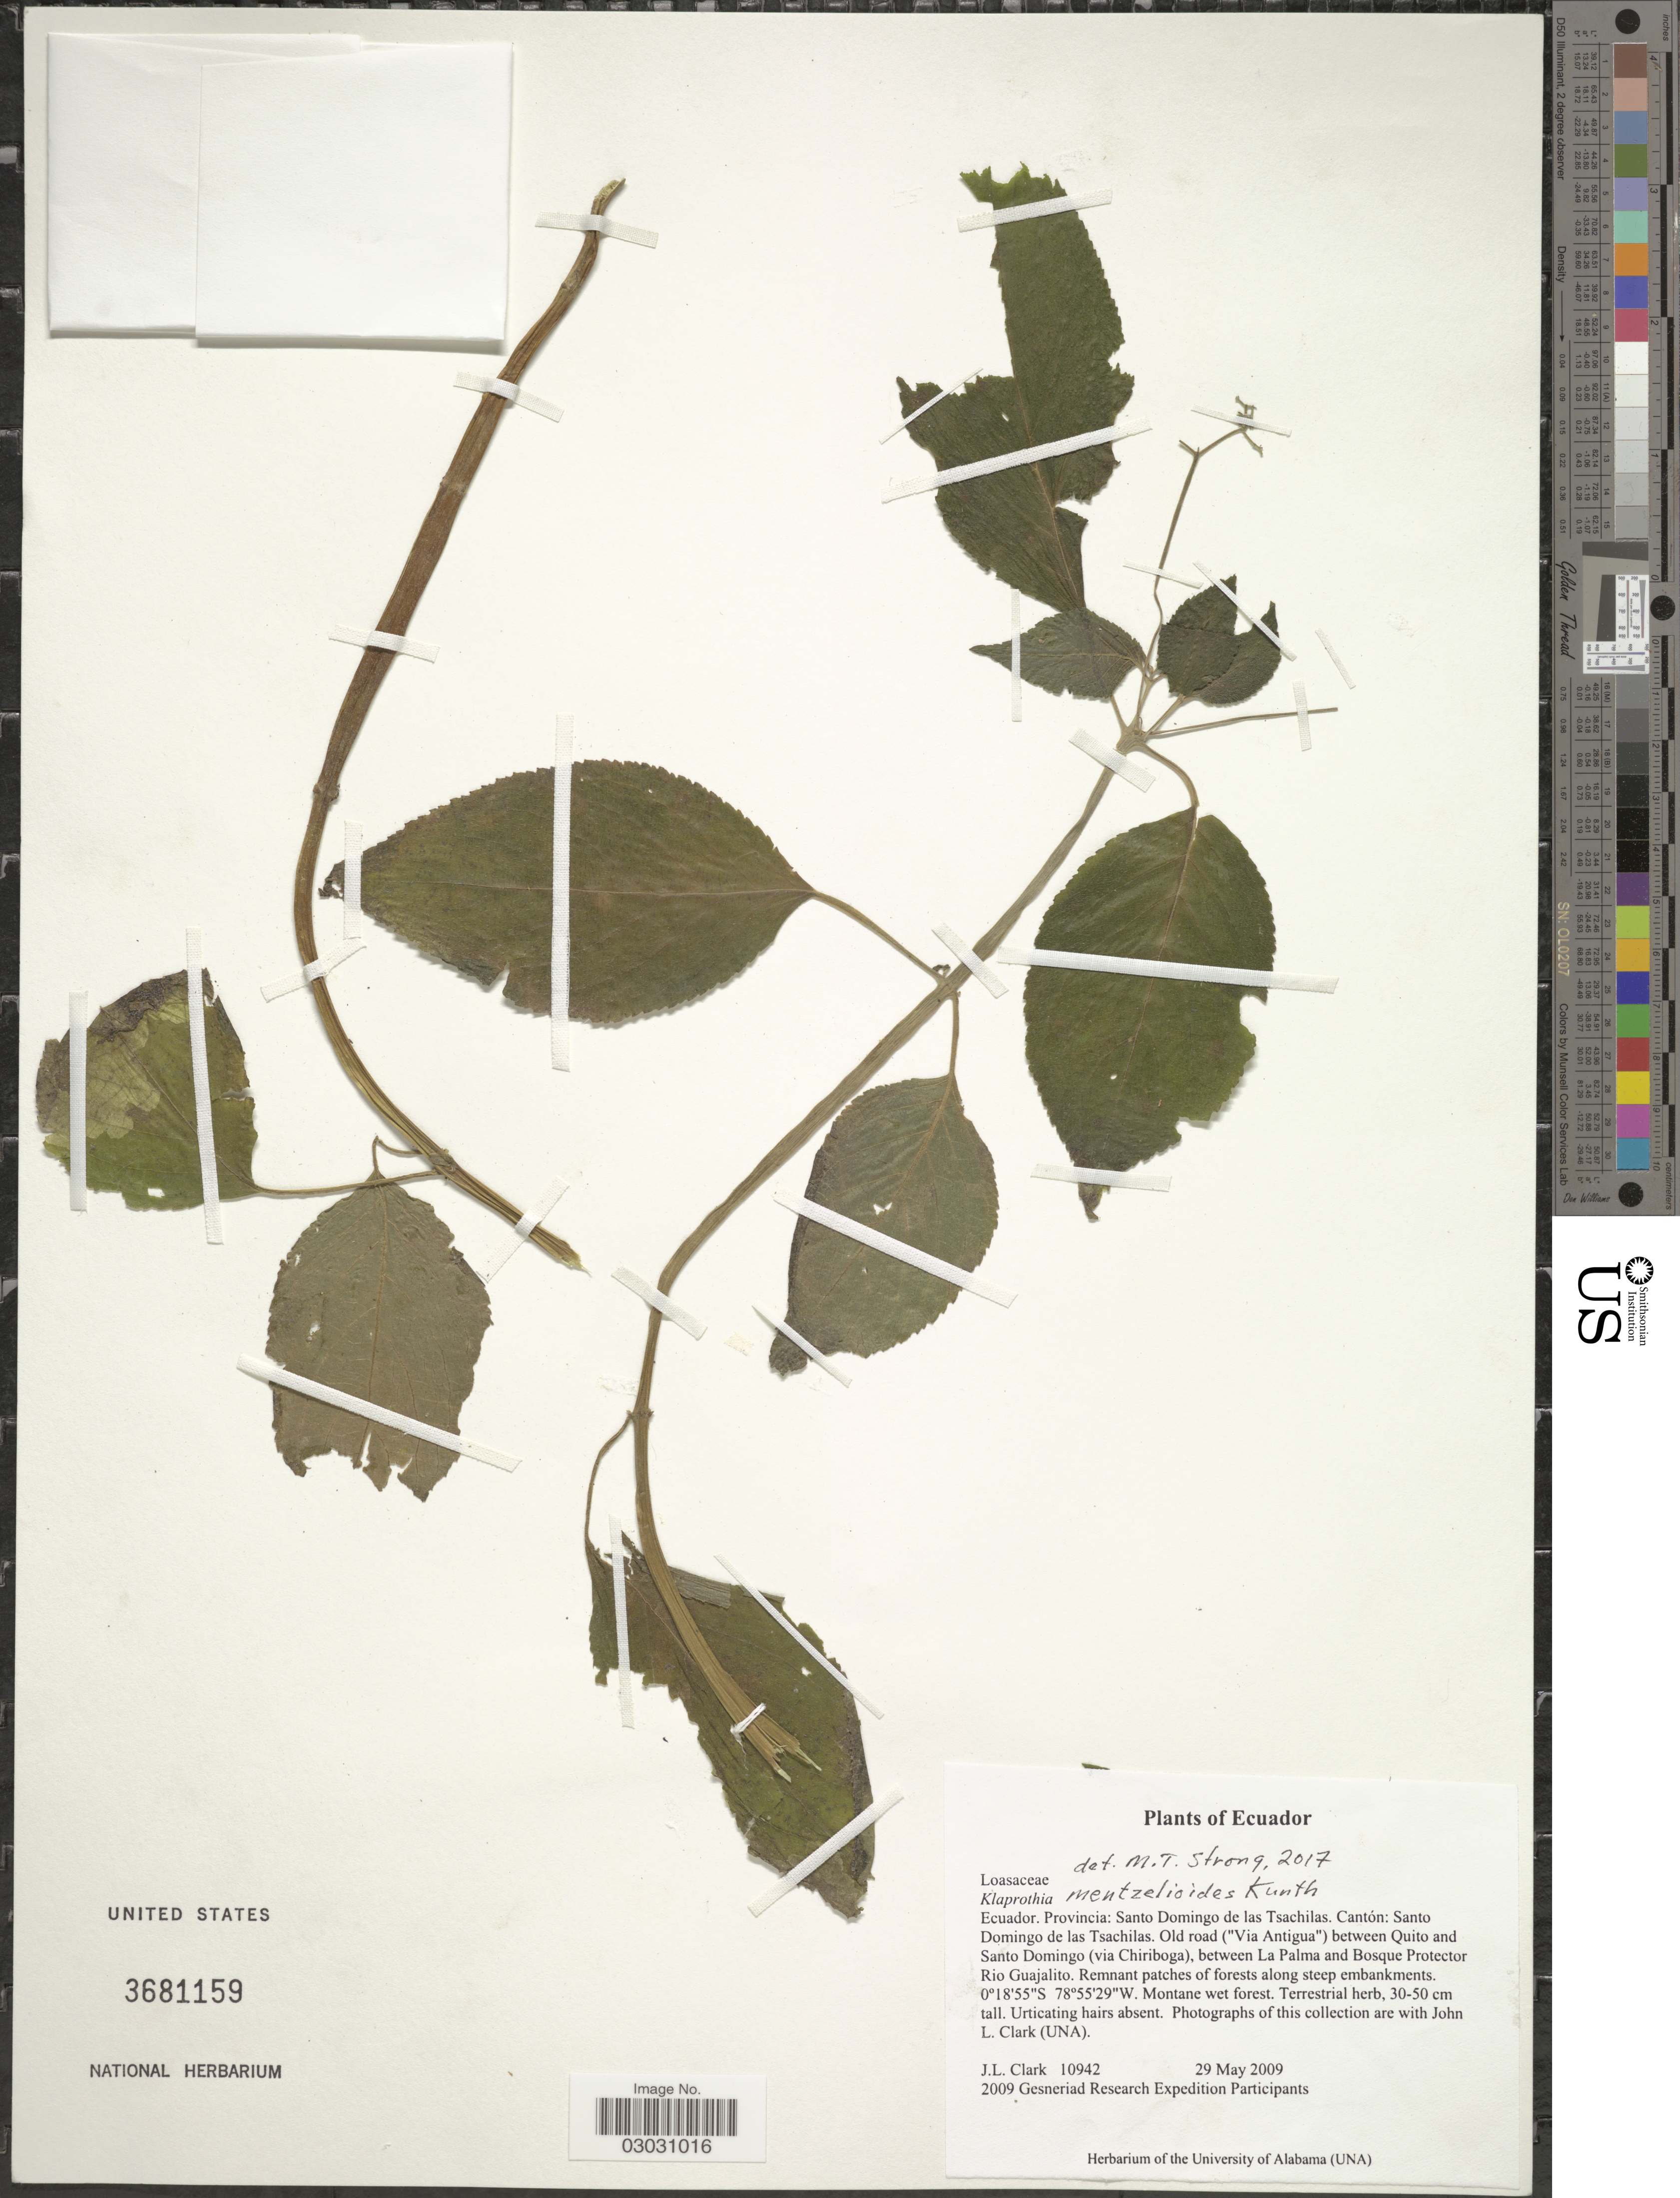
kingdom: Plantae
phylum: Tracheophyta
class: Magnoliopsida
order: Cornales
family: Loasaceae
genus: Klaprothia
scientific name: Klaprothia mentzelioides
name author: Kunth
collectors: J. L. Clark & 2009 Gesneriad Research Expedition Participants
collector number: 10942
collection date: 2009-05-29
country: Ecuador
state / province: Tsáchilas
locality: Provincia: Santo Domingo de las Tsachilas, Cantón: Santo Domingo de las Tsachilas, Old road ("Via Antigua") between Quito and Santo Domingo (via Chiriboga), between La Palma and Bosque Protector Rio Guajalito.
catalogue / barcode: US 3681159